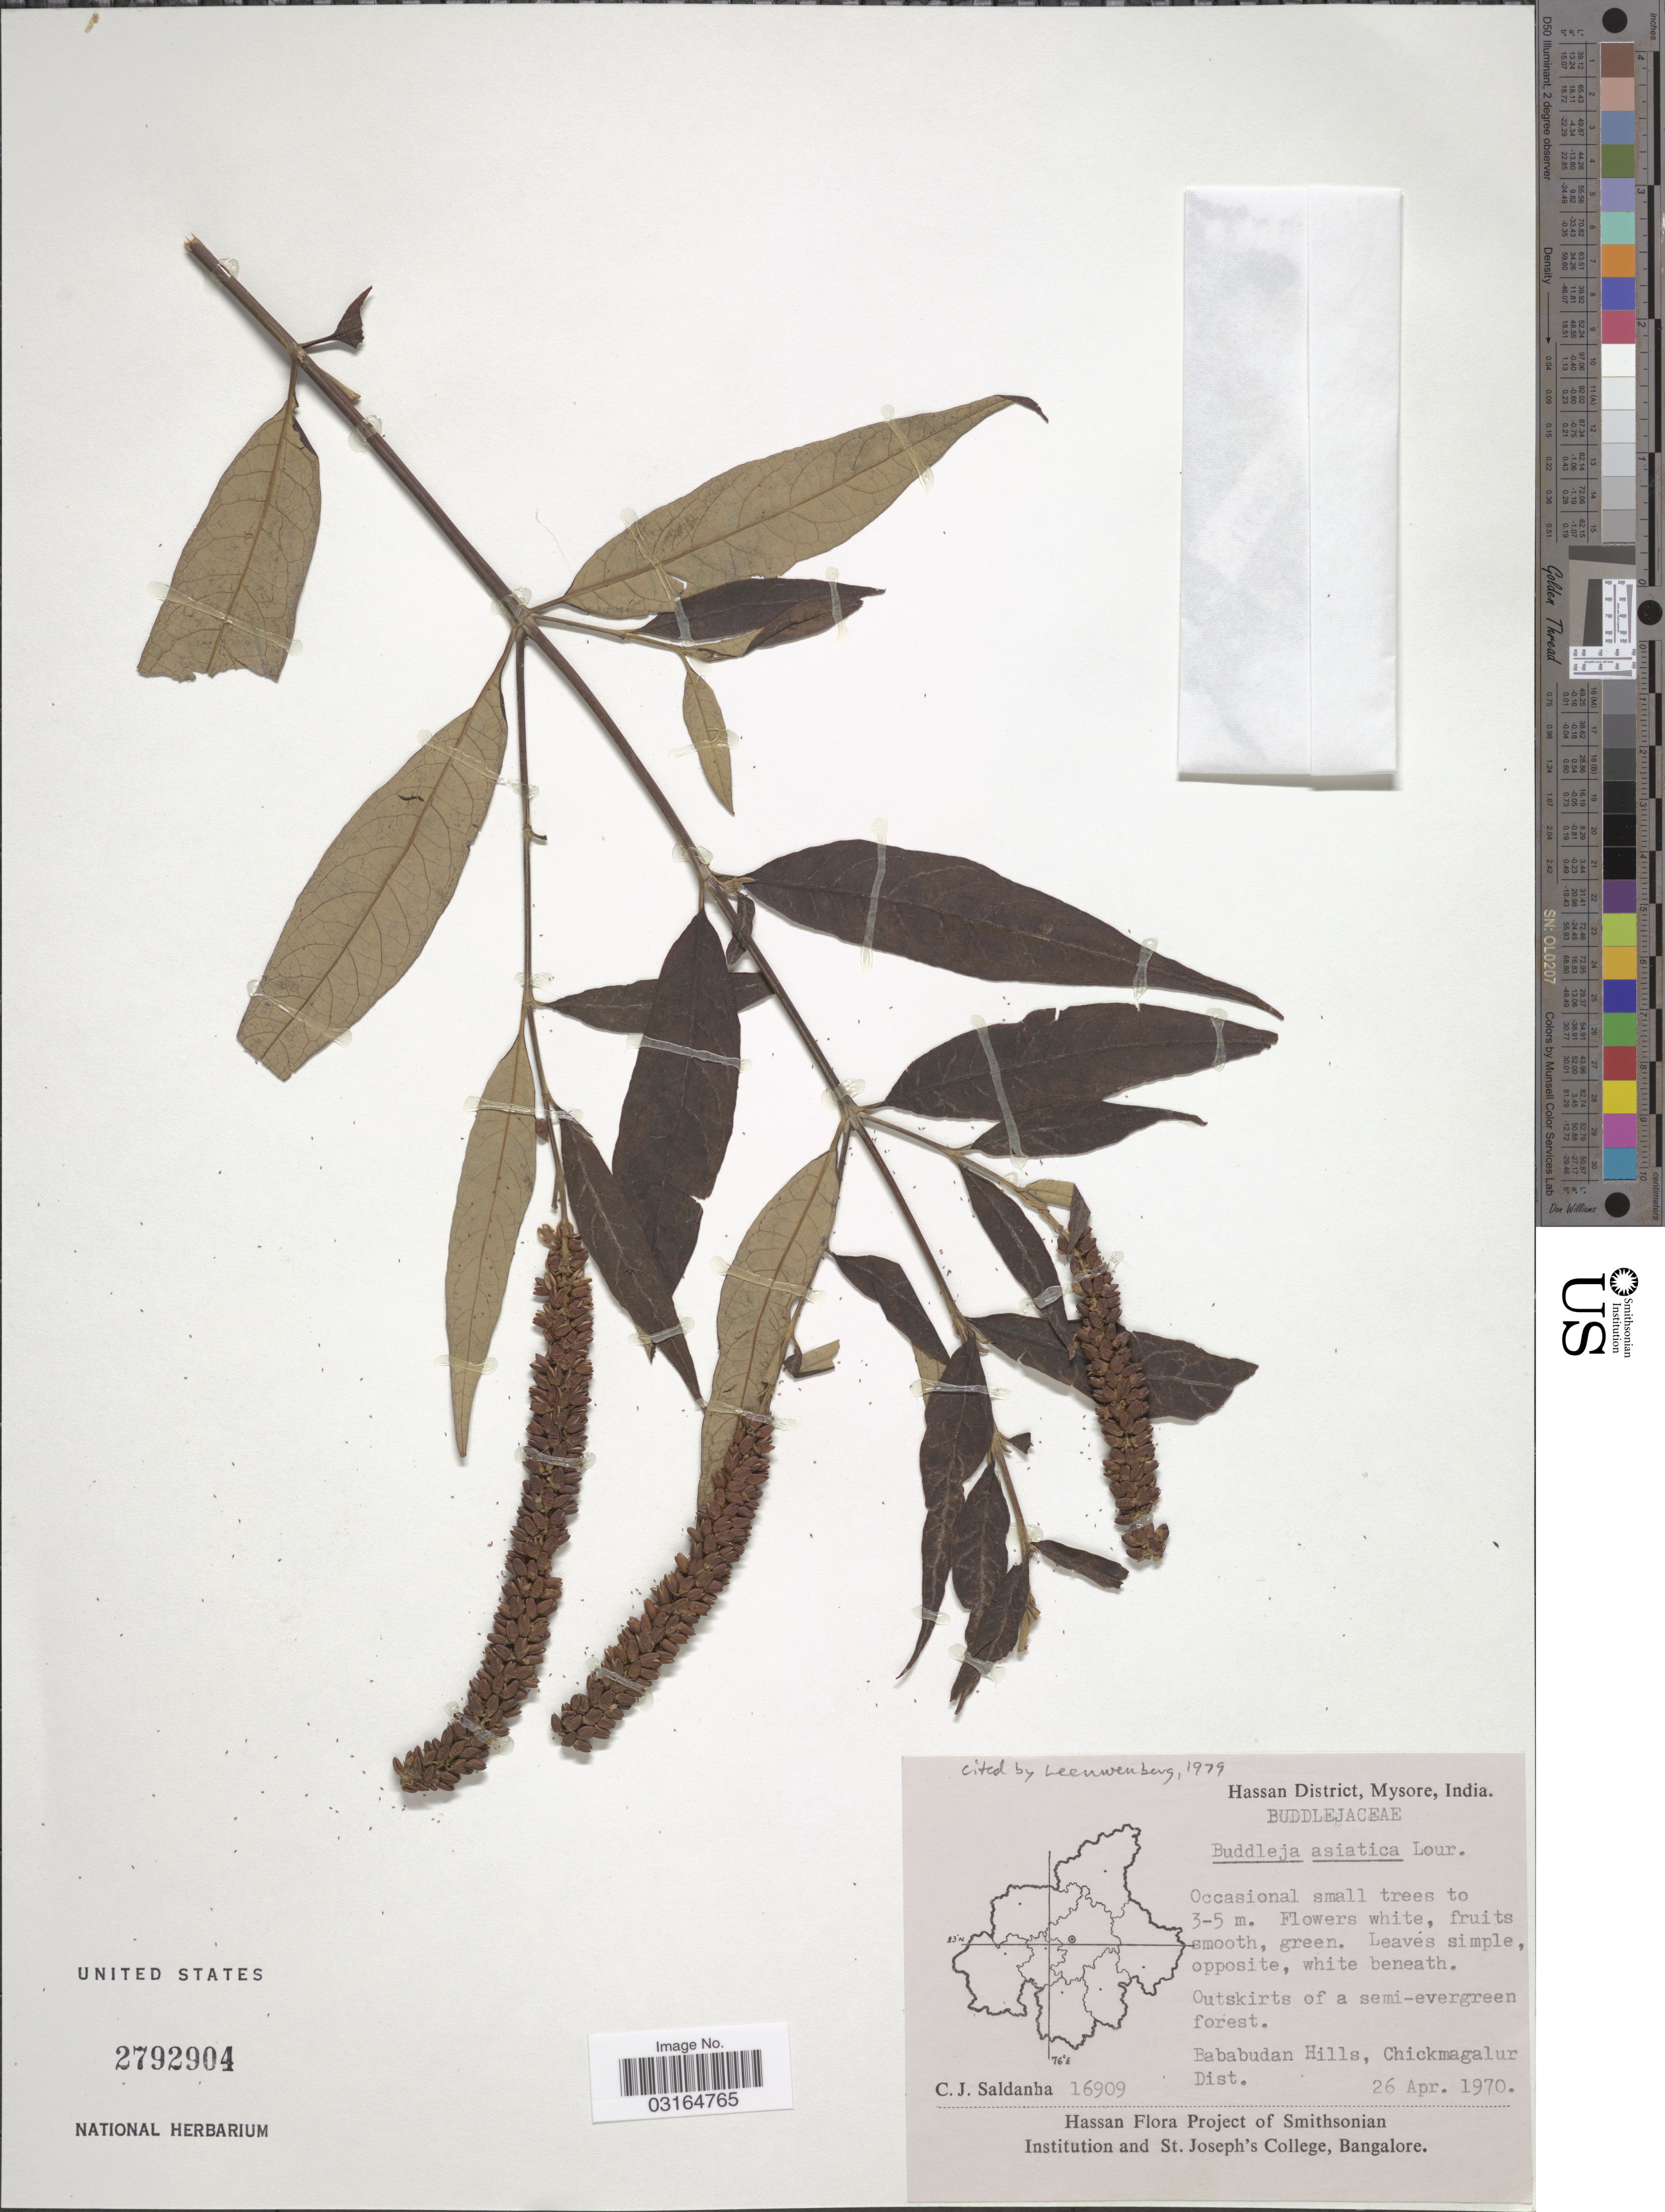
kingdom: Plantae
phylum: Tracheophyta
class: Magnoliopsida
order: Lamiales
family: Scrophulariaceae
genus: Buddleja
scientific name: Buddleja asiatica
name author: Lour.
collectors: C. J. Saldanha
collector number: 16909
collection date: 1970-04-26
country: India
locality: Hassan District, Mysore. Bababudan Hills, Chickmagalur Dist.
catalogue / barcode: US 2792904